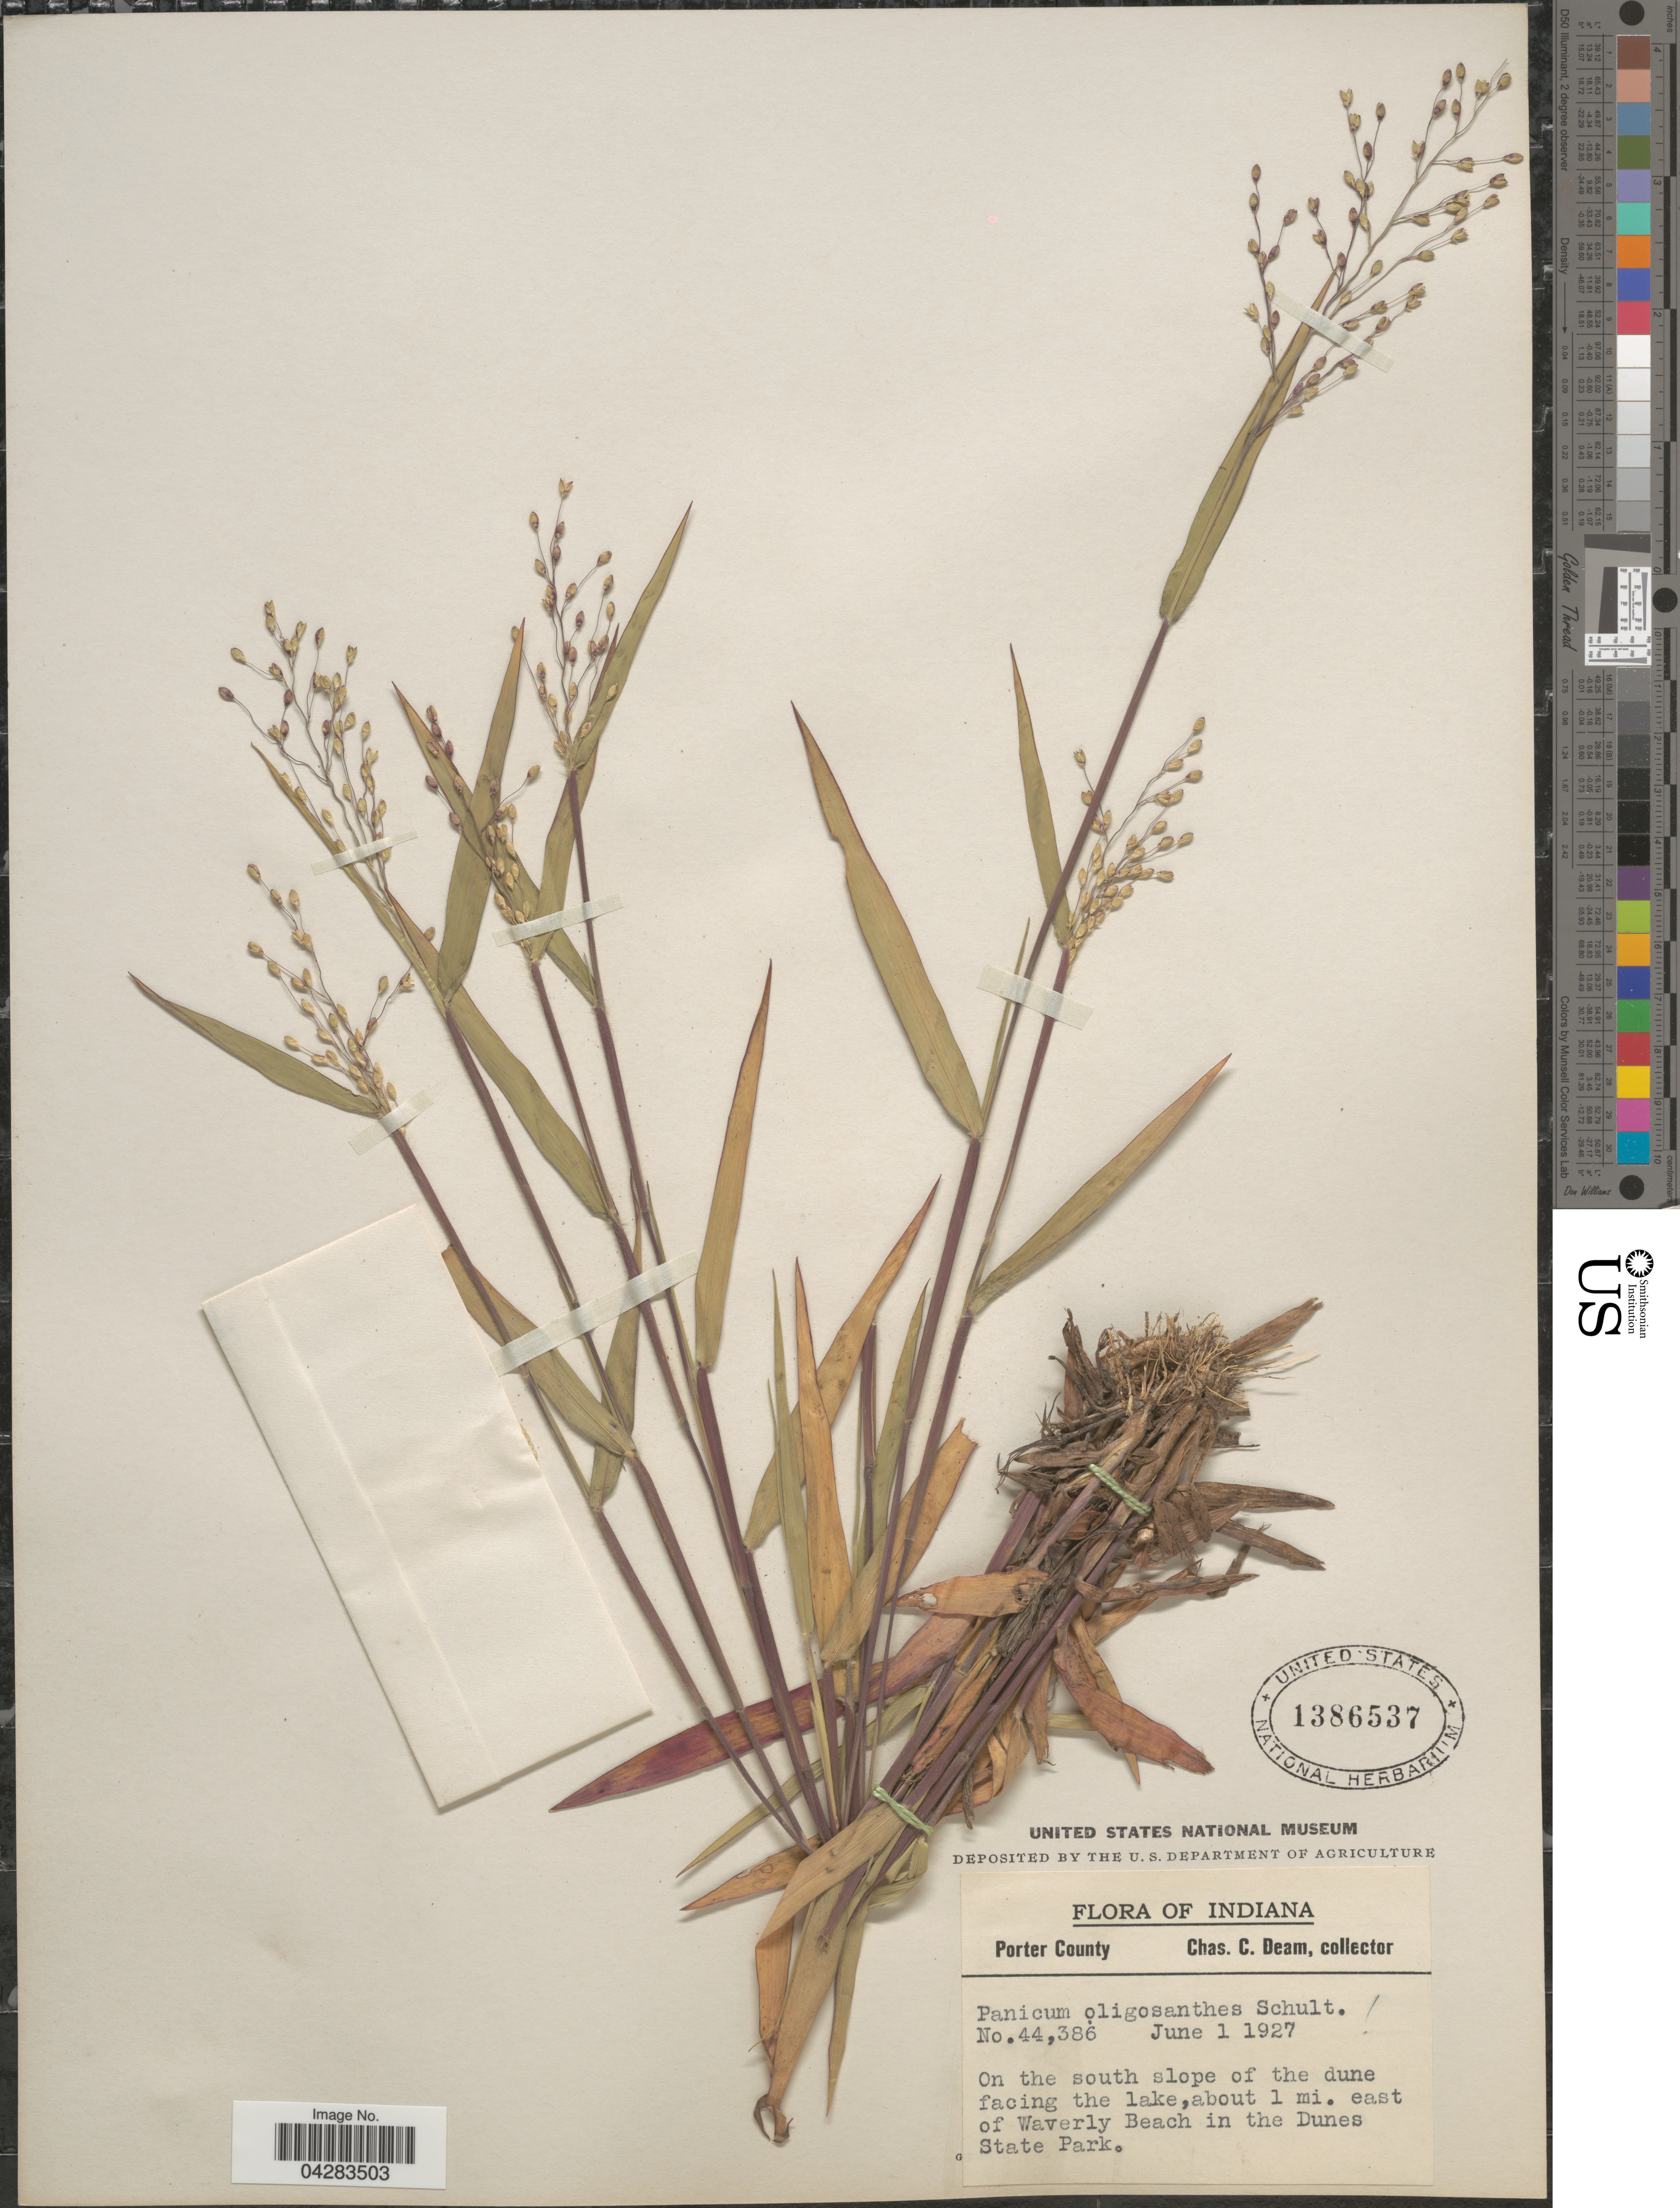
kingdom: Plantae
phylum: Tracheophyta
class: Liliopsida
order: Poales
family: Poaceae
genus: Dichanthelium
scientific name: Dichanthelium oligosanthes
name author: (Schult.) Gould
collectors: C. C. Deam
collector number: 44386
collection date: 1927-06-01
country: United States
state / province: Indiana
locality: Porter County. On the south slope of the dune facing the lake, about 1 mi. east of Waverly Beach in the Dunes State Park.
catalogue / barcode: US 1386537